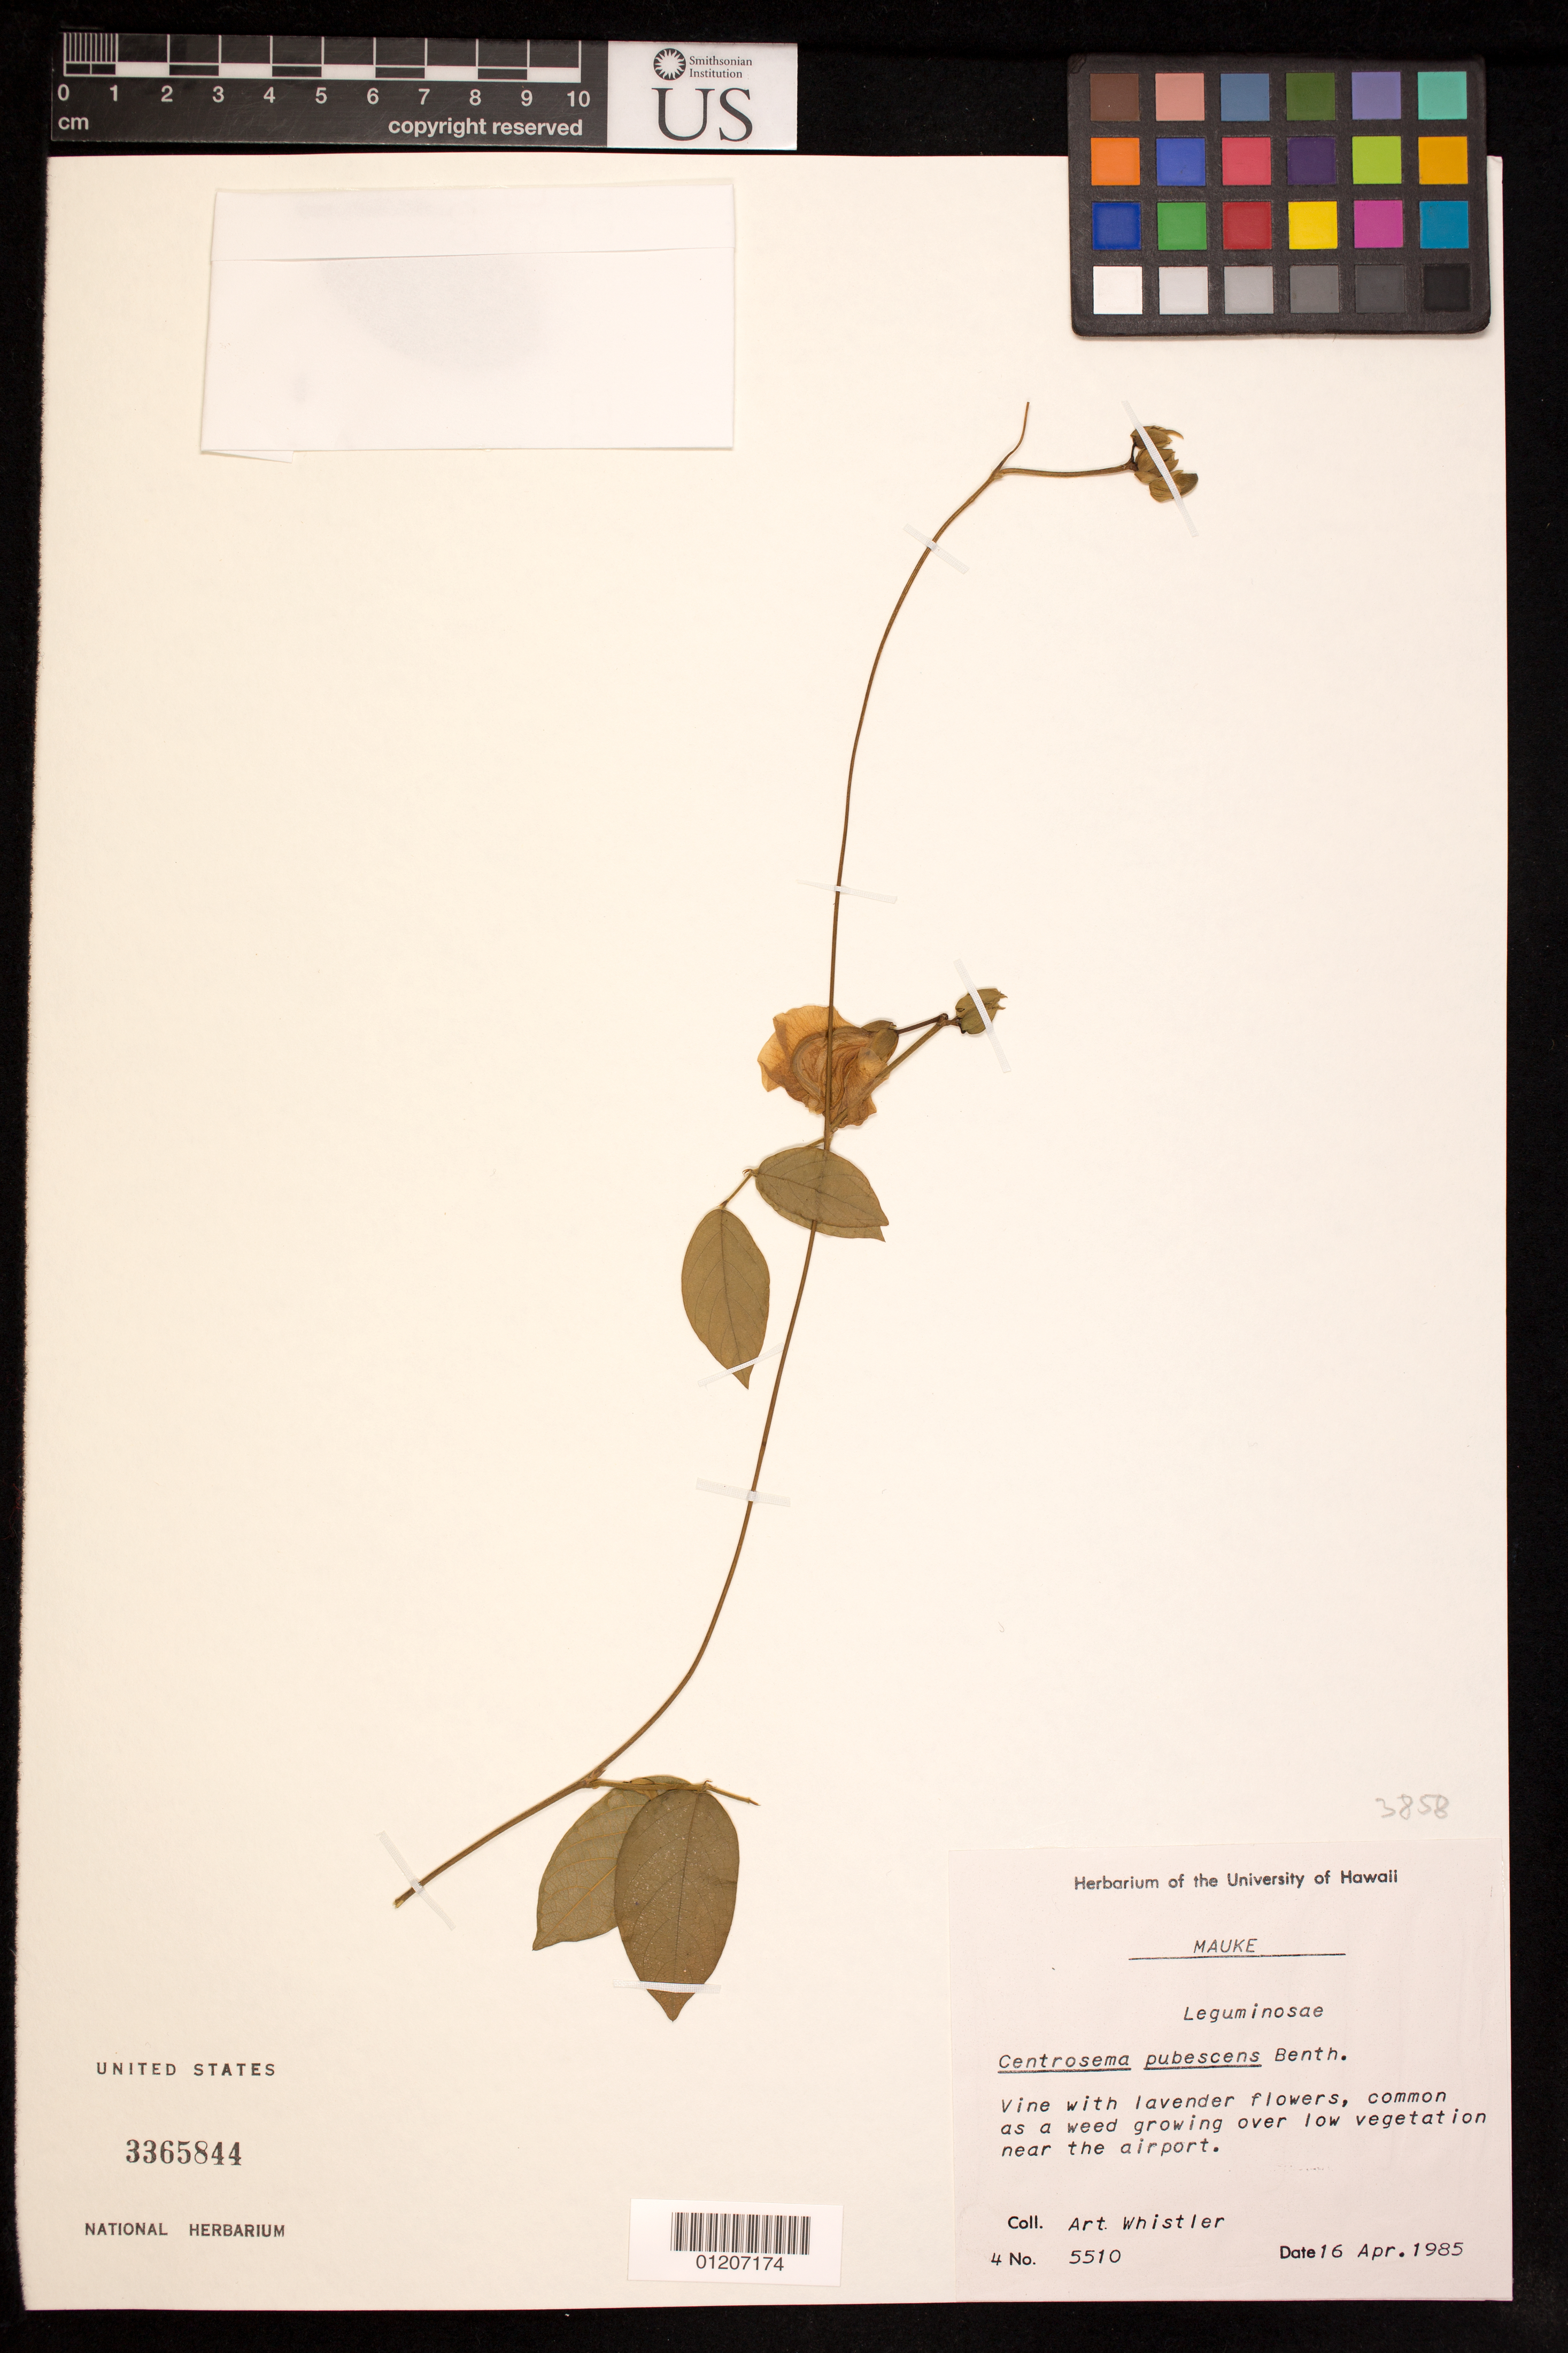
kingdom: Plantae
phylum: Tracheophyta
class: Magnoliopsida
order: Fabales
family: Fabaceae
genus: Centrosema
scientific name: Centrosema pubescens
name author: Benth.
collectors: A. Whistler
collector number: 5510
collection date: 1985-04-16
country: Cook Islands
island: Mauke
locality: Near the airport.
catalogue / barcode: US 3365844